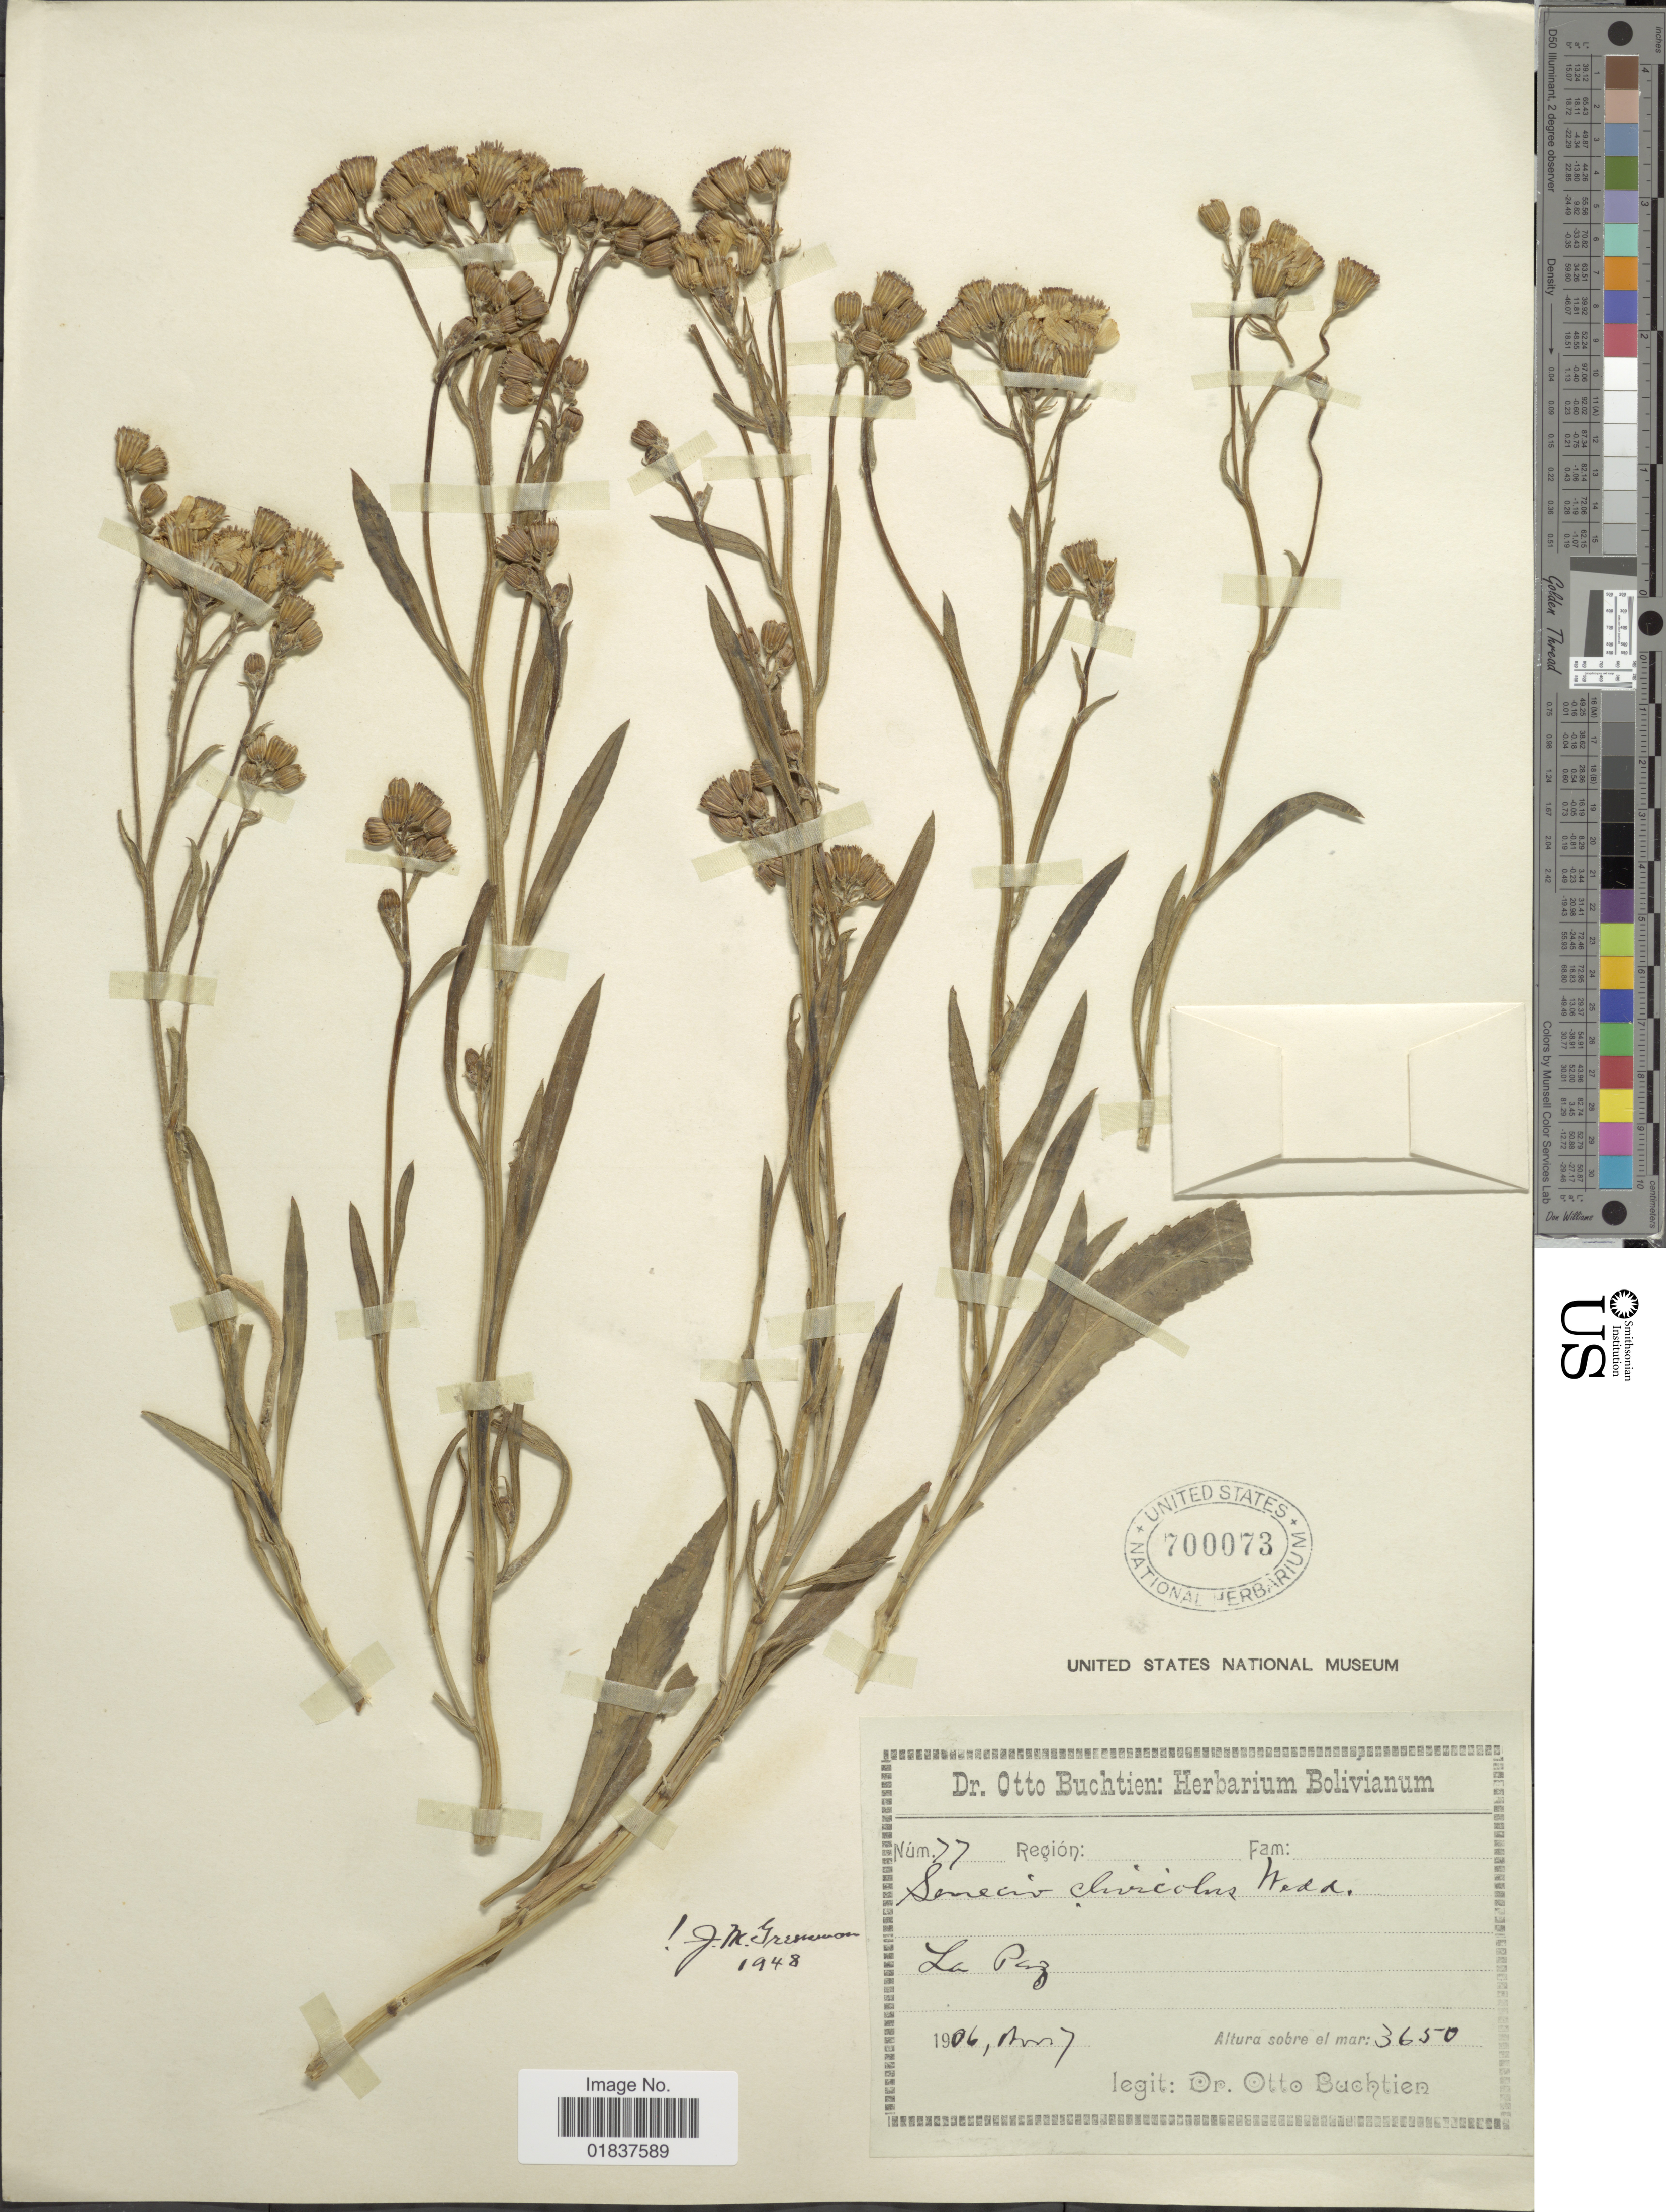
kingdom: Plantae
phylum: Tracheophyta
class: Magnoliopsida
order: Asterales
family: Asteraceae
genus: Senecio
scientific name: Senecio clivicola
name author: Wedd.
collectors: O. Buchtien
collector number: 77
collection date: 1906-05-07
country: Bolivia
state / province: La Paz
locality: La Paz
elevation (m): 3650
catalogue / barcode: US 700073